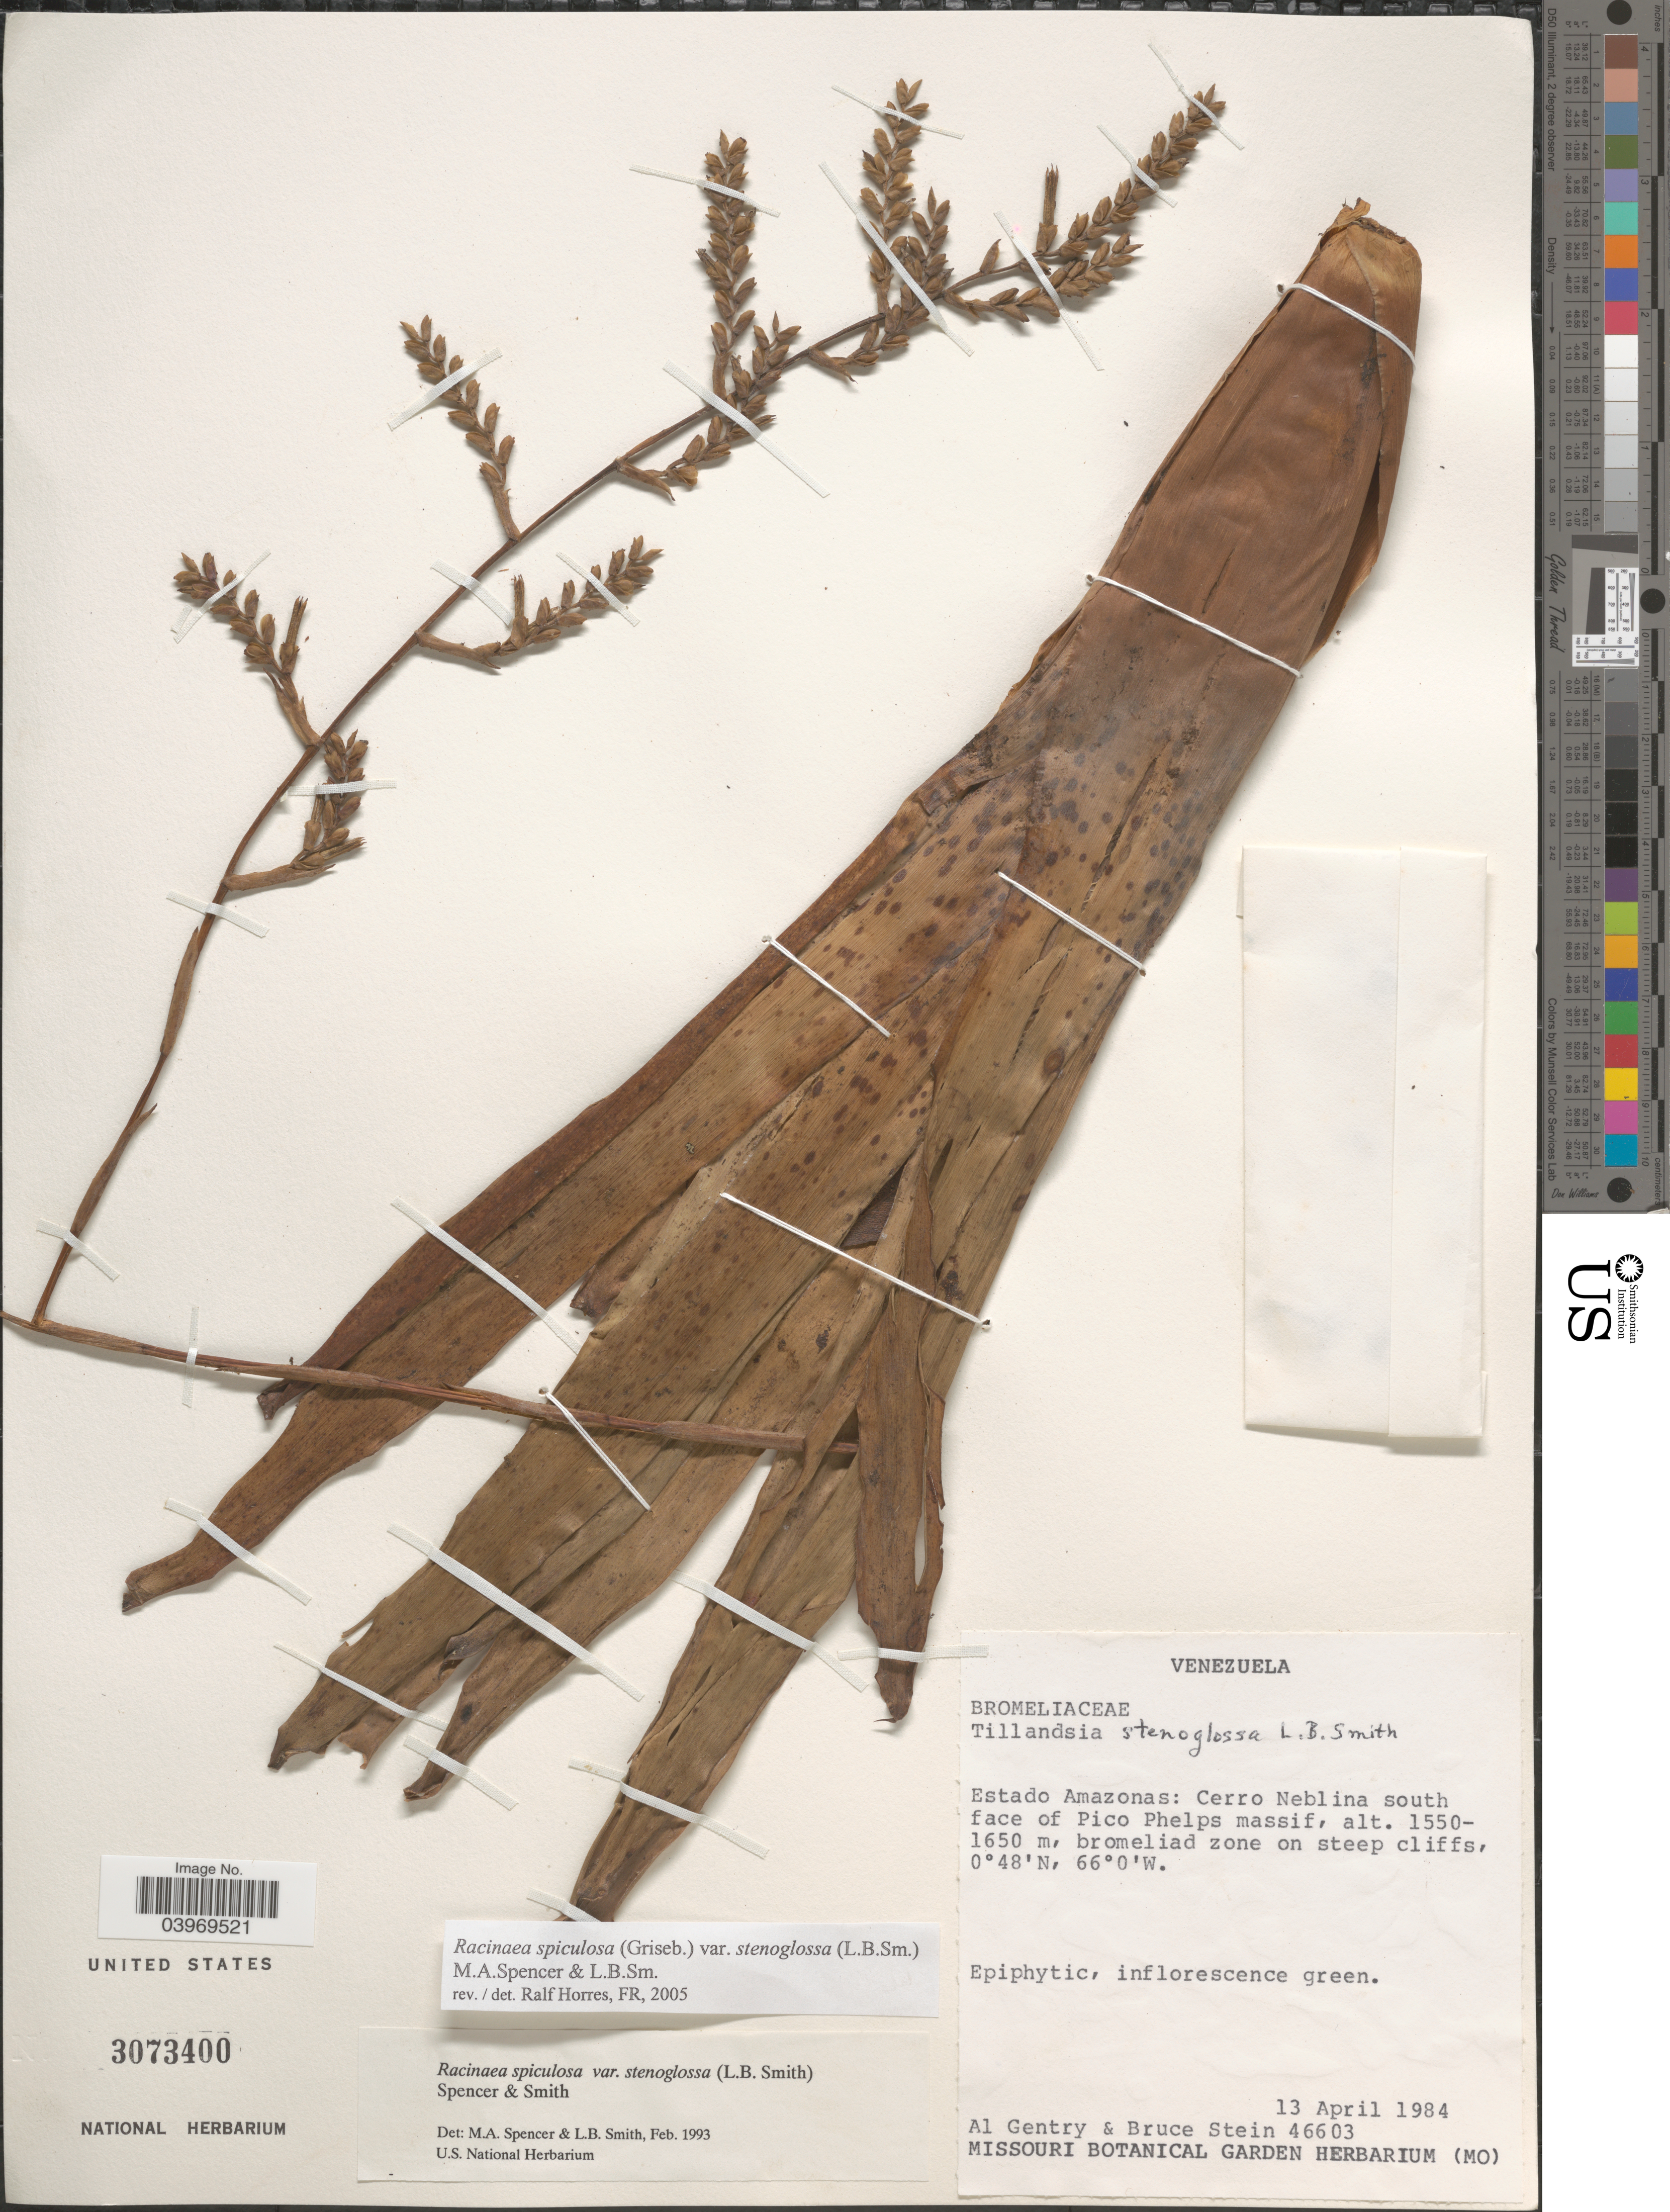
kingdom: Plantae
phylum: Tracheophyta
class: Liliopsida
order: Poales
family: Bromeliaceae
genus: Racinaea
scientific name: Racinaea spiculosa var. stenoglossa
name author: (L.B. Sm.) M.A. Spencer & L.B. Sm.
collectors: A. H. Gentry & B. A. Stein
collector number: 46603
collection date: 1984-04-13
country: Venezuela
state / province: Amazonas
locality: Cerro Neblina south face of Pico Phelps massif.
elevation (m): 1550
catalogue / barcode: US 3073400